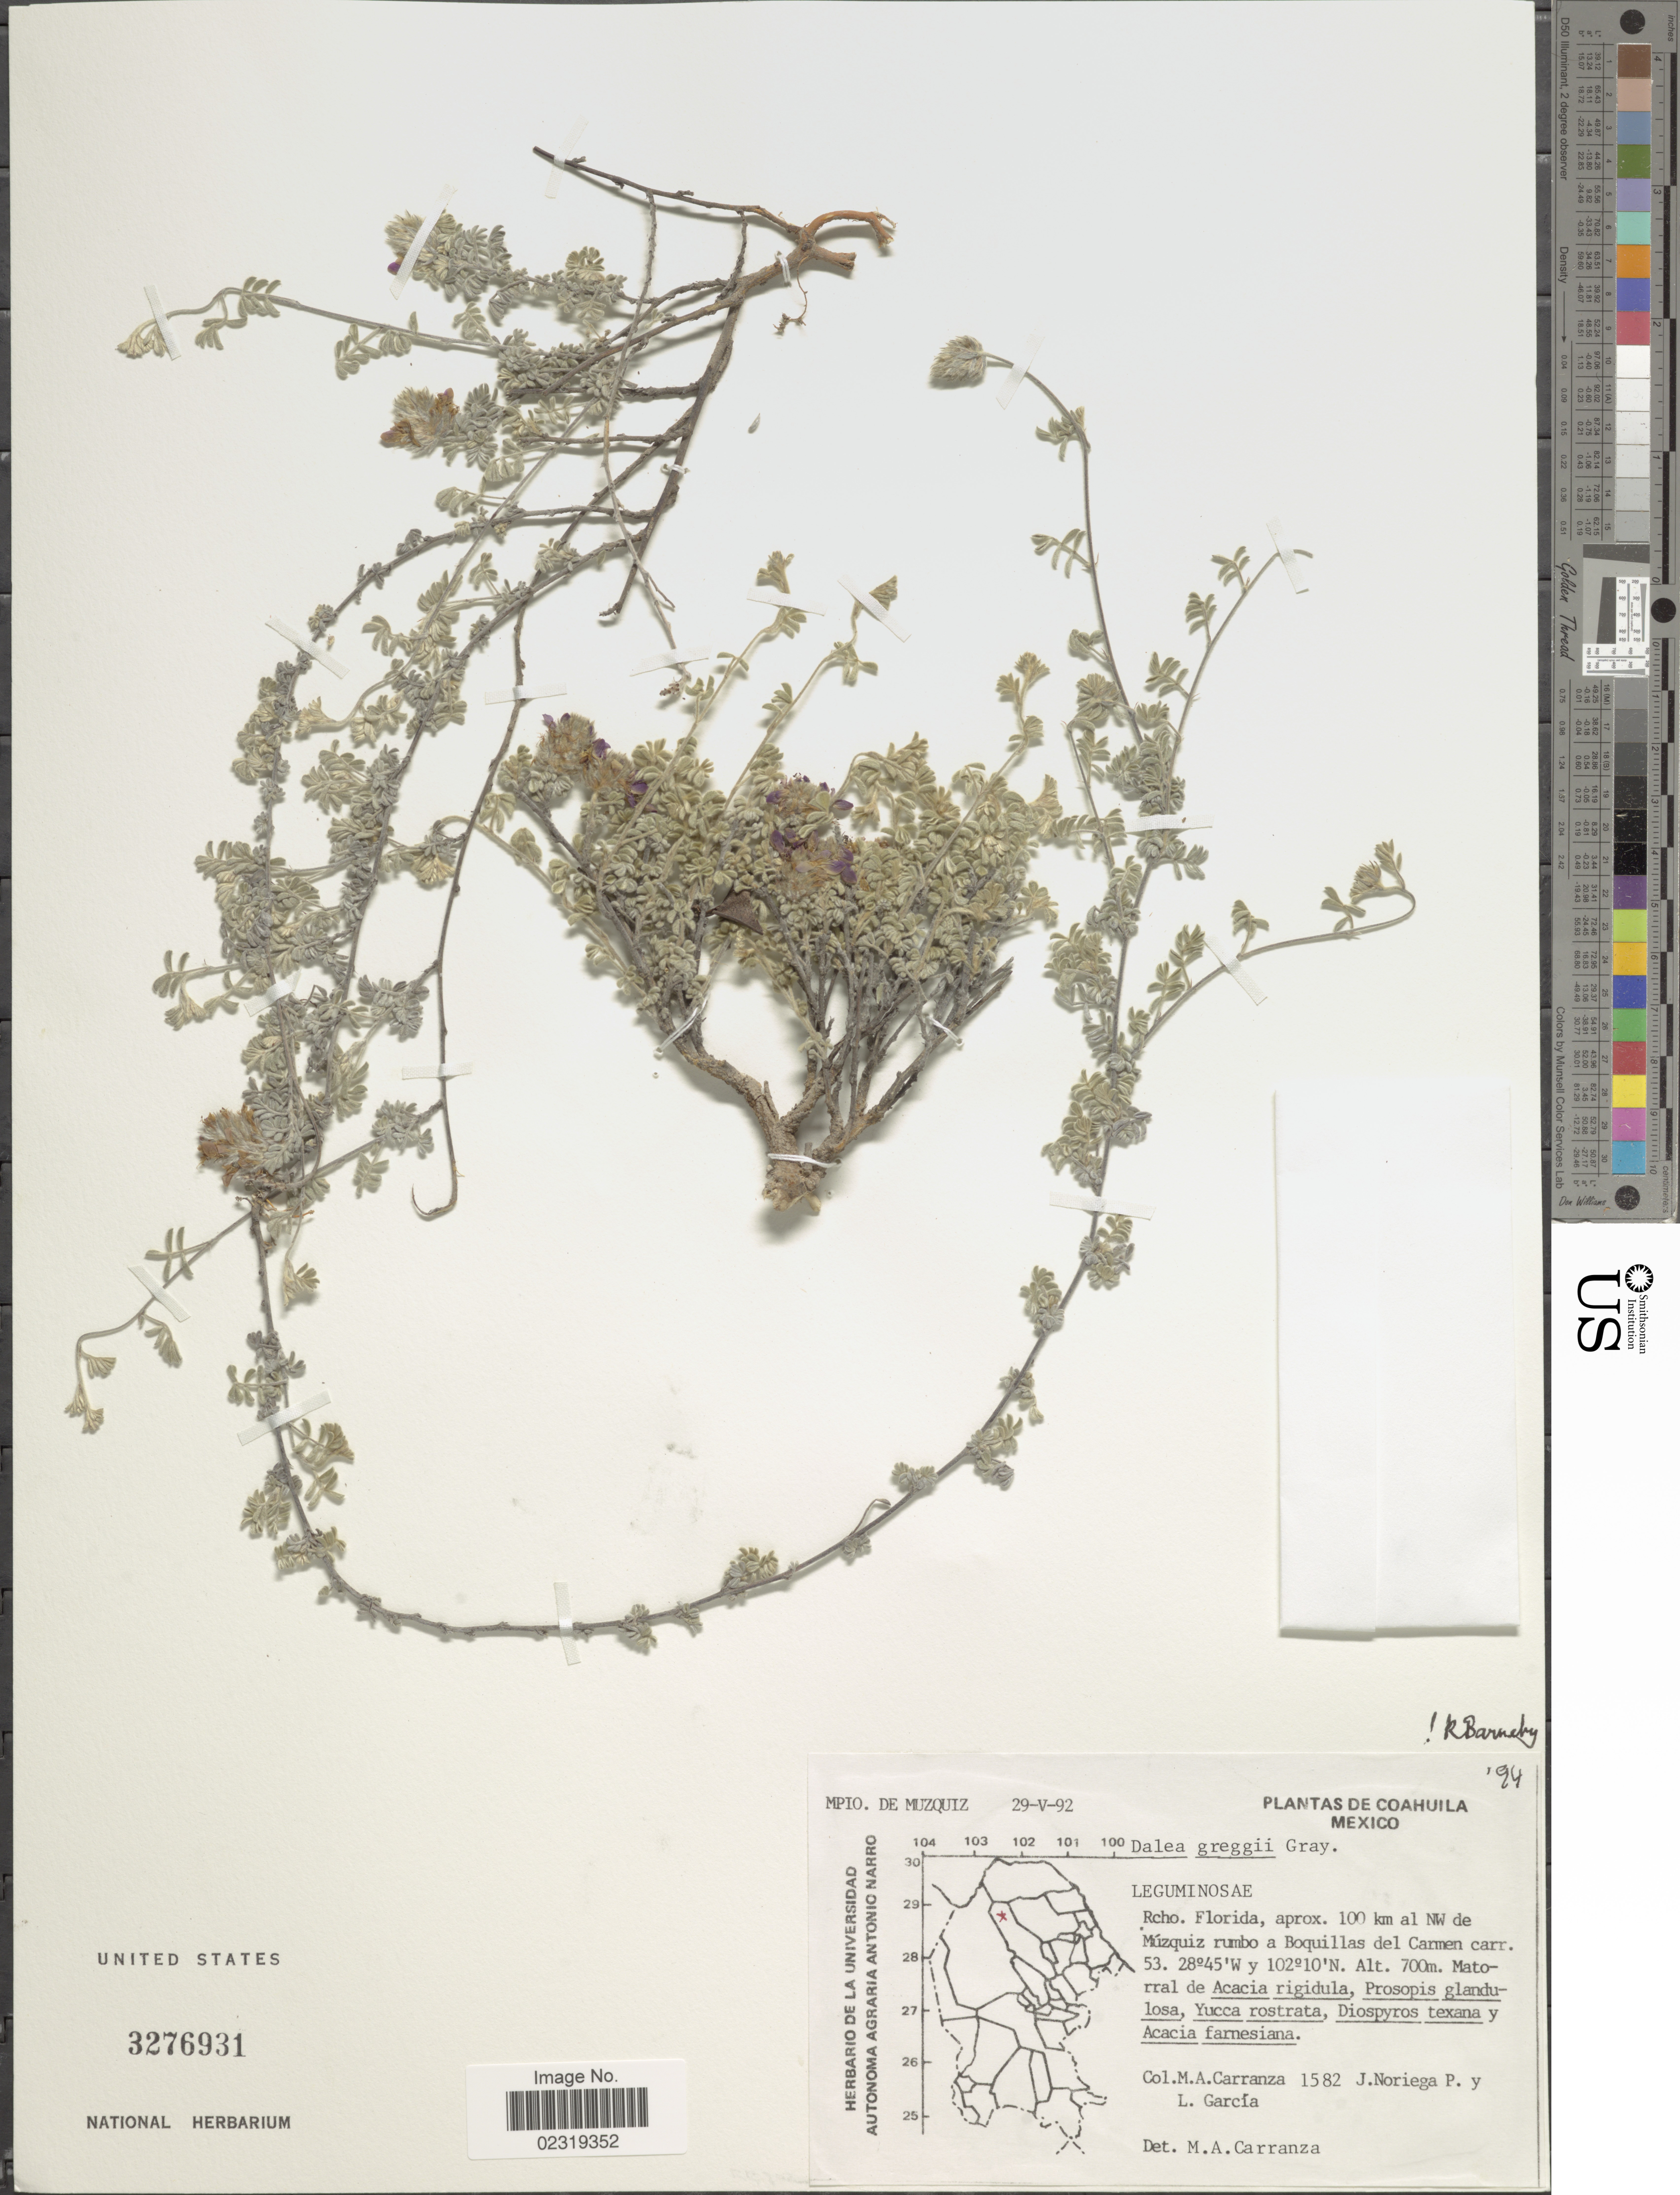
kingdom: Plantae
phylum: Tracheophyta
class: Magnoliopsida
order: Fabales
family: Fabaceae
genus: Dalea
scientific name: Dalea greggii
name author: A. Gray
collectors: M. Carranza, J. Noriega P. & L. Garcia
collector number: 1582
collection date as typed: Transcribed d/m/y: 29/5/92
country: Mexico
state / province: Coahuila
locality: Rcho. Florida, aprox. 100 km al NW de Múzquiz rumbo a Boquillas del Carmen carr. 53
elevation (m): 700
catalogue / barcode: US 3276931